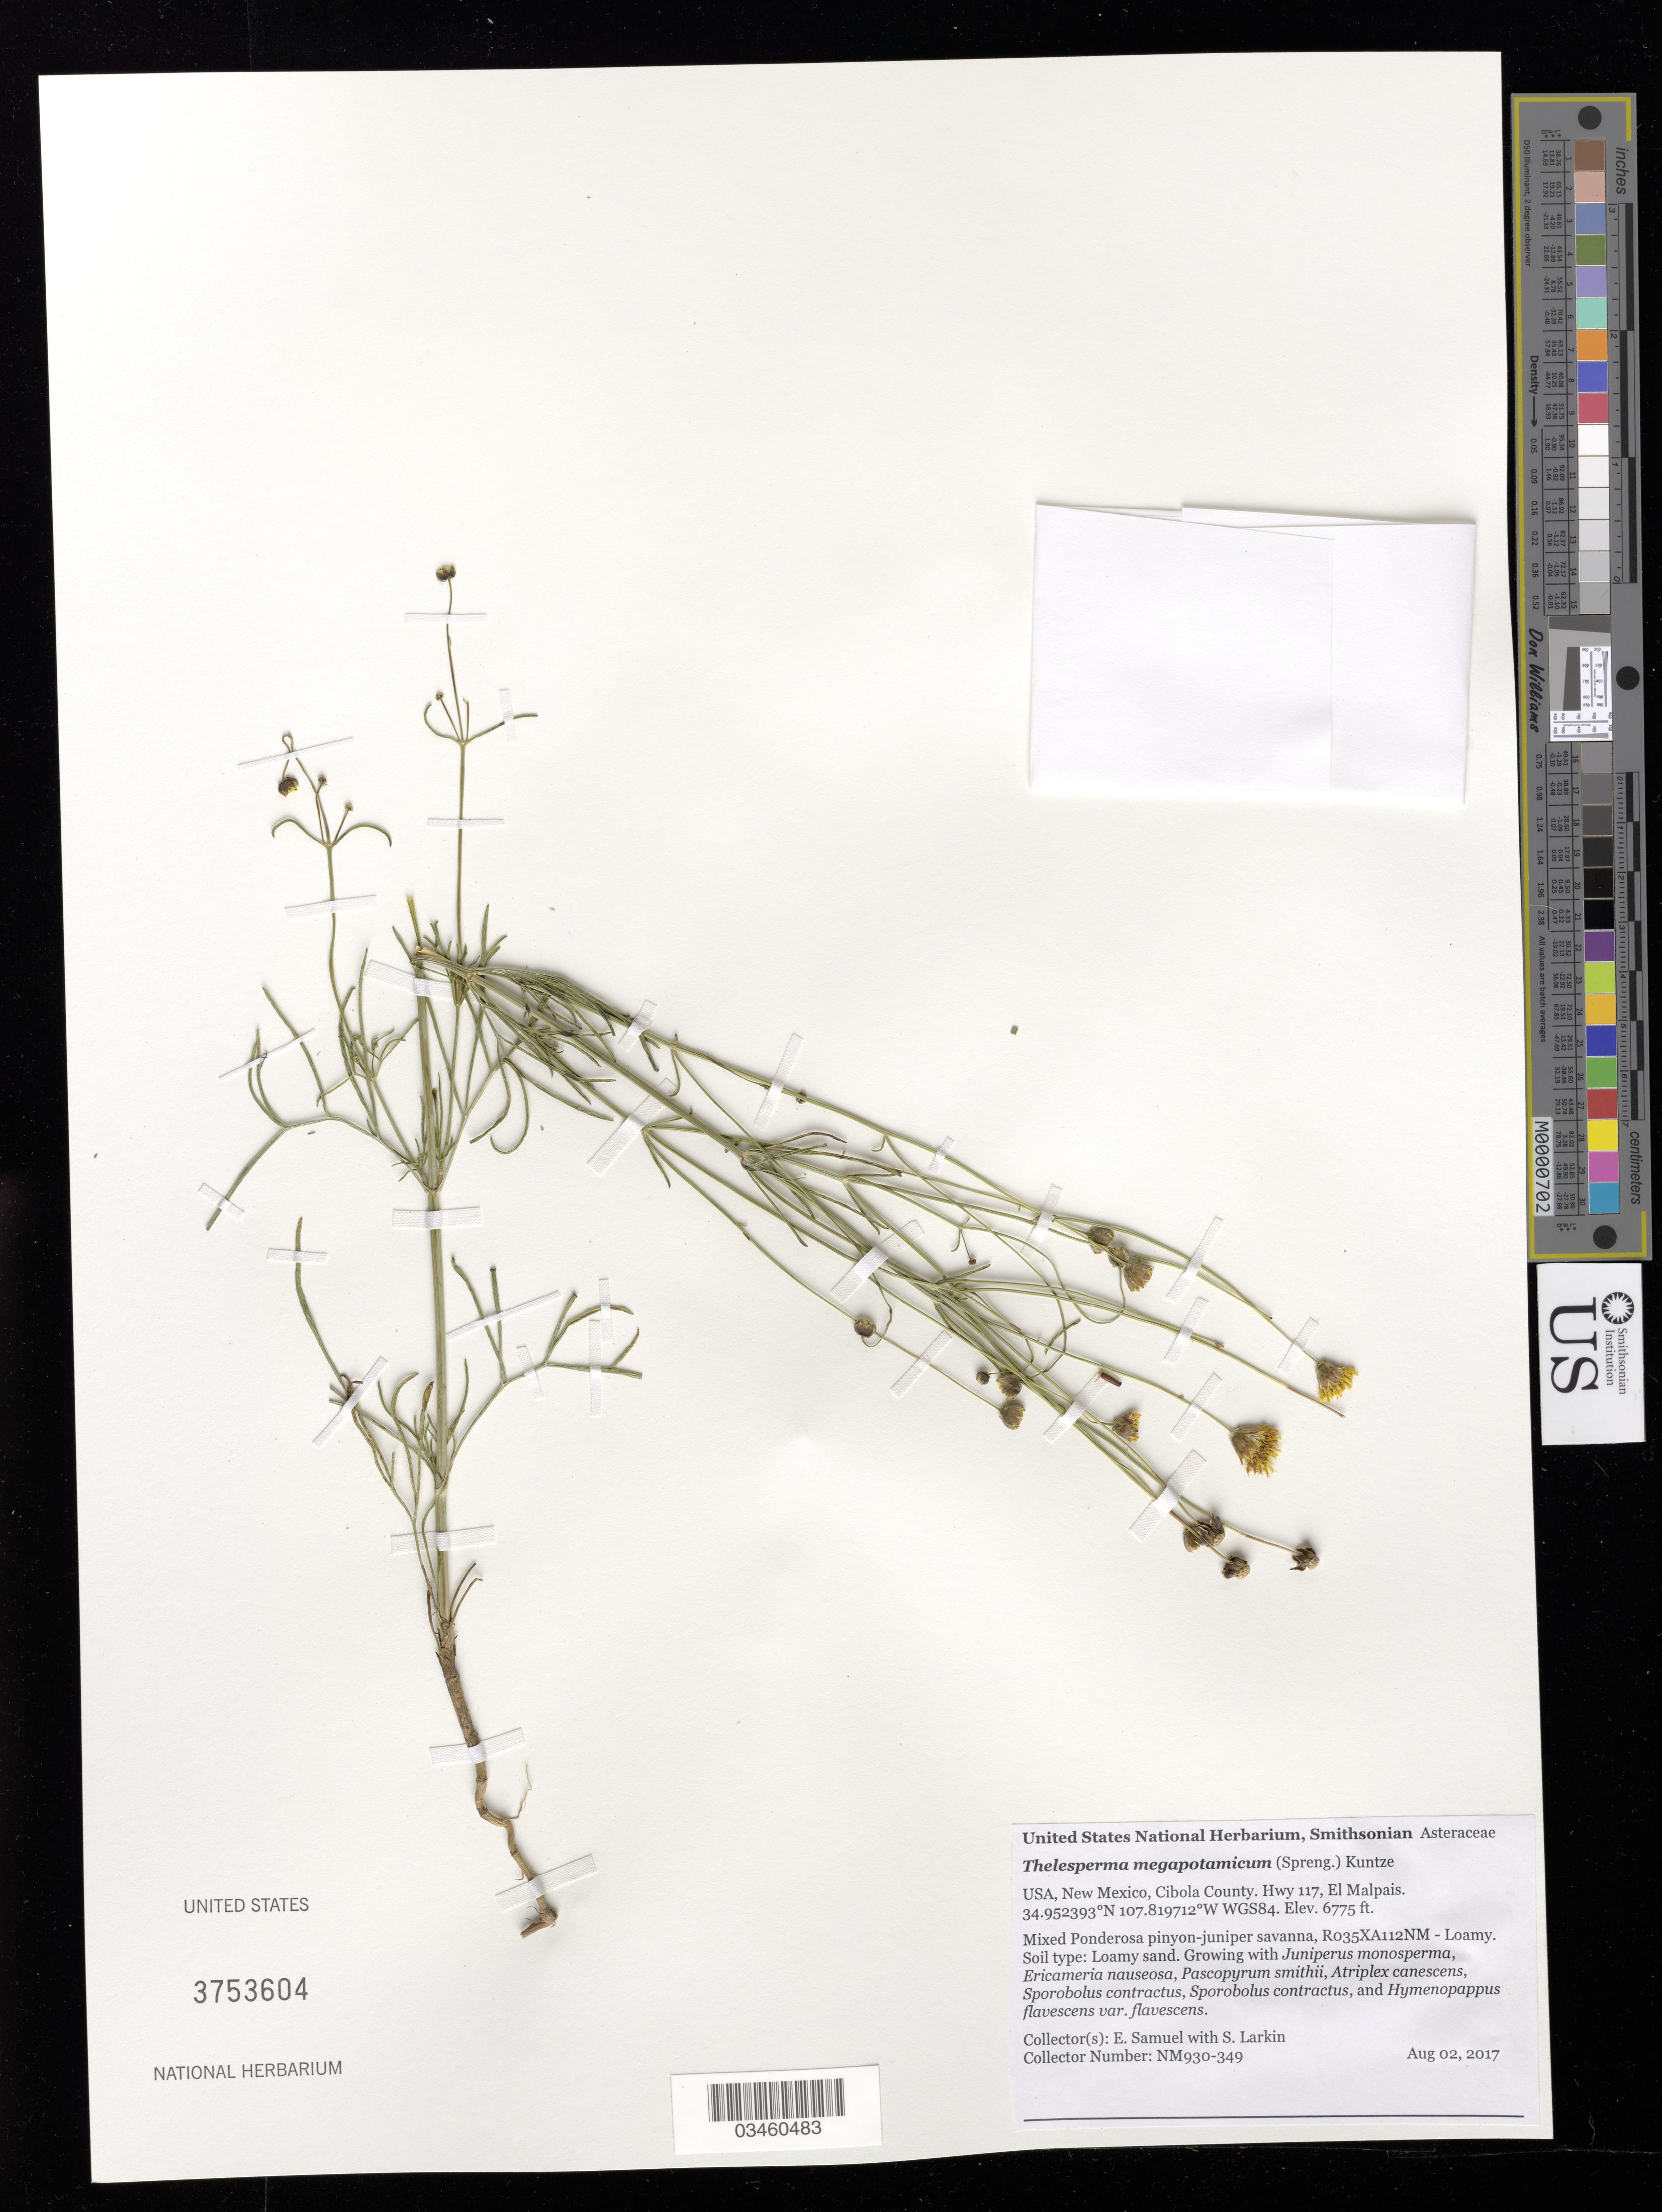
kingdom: Plantae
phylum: Tracheophyta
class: Magnoliopsida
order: Asterales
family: Asteraceae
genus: Thelesperma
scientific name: Thelesperma megapotamicum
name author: (Spreng.) Herter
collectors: E. Samuel & S. Larkin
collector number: NM930-349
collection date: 2017-08-02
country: United States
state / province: New Mexico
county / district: Cibola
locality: BLM, El Malpais, Hwy 117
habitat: R035XA112NM - Loamy sand. Mixed Ponderosa pinyon-juniper savanna.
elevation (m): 2065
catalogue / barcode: US 3753604